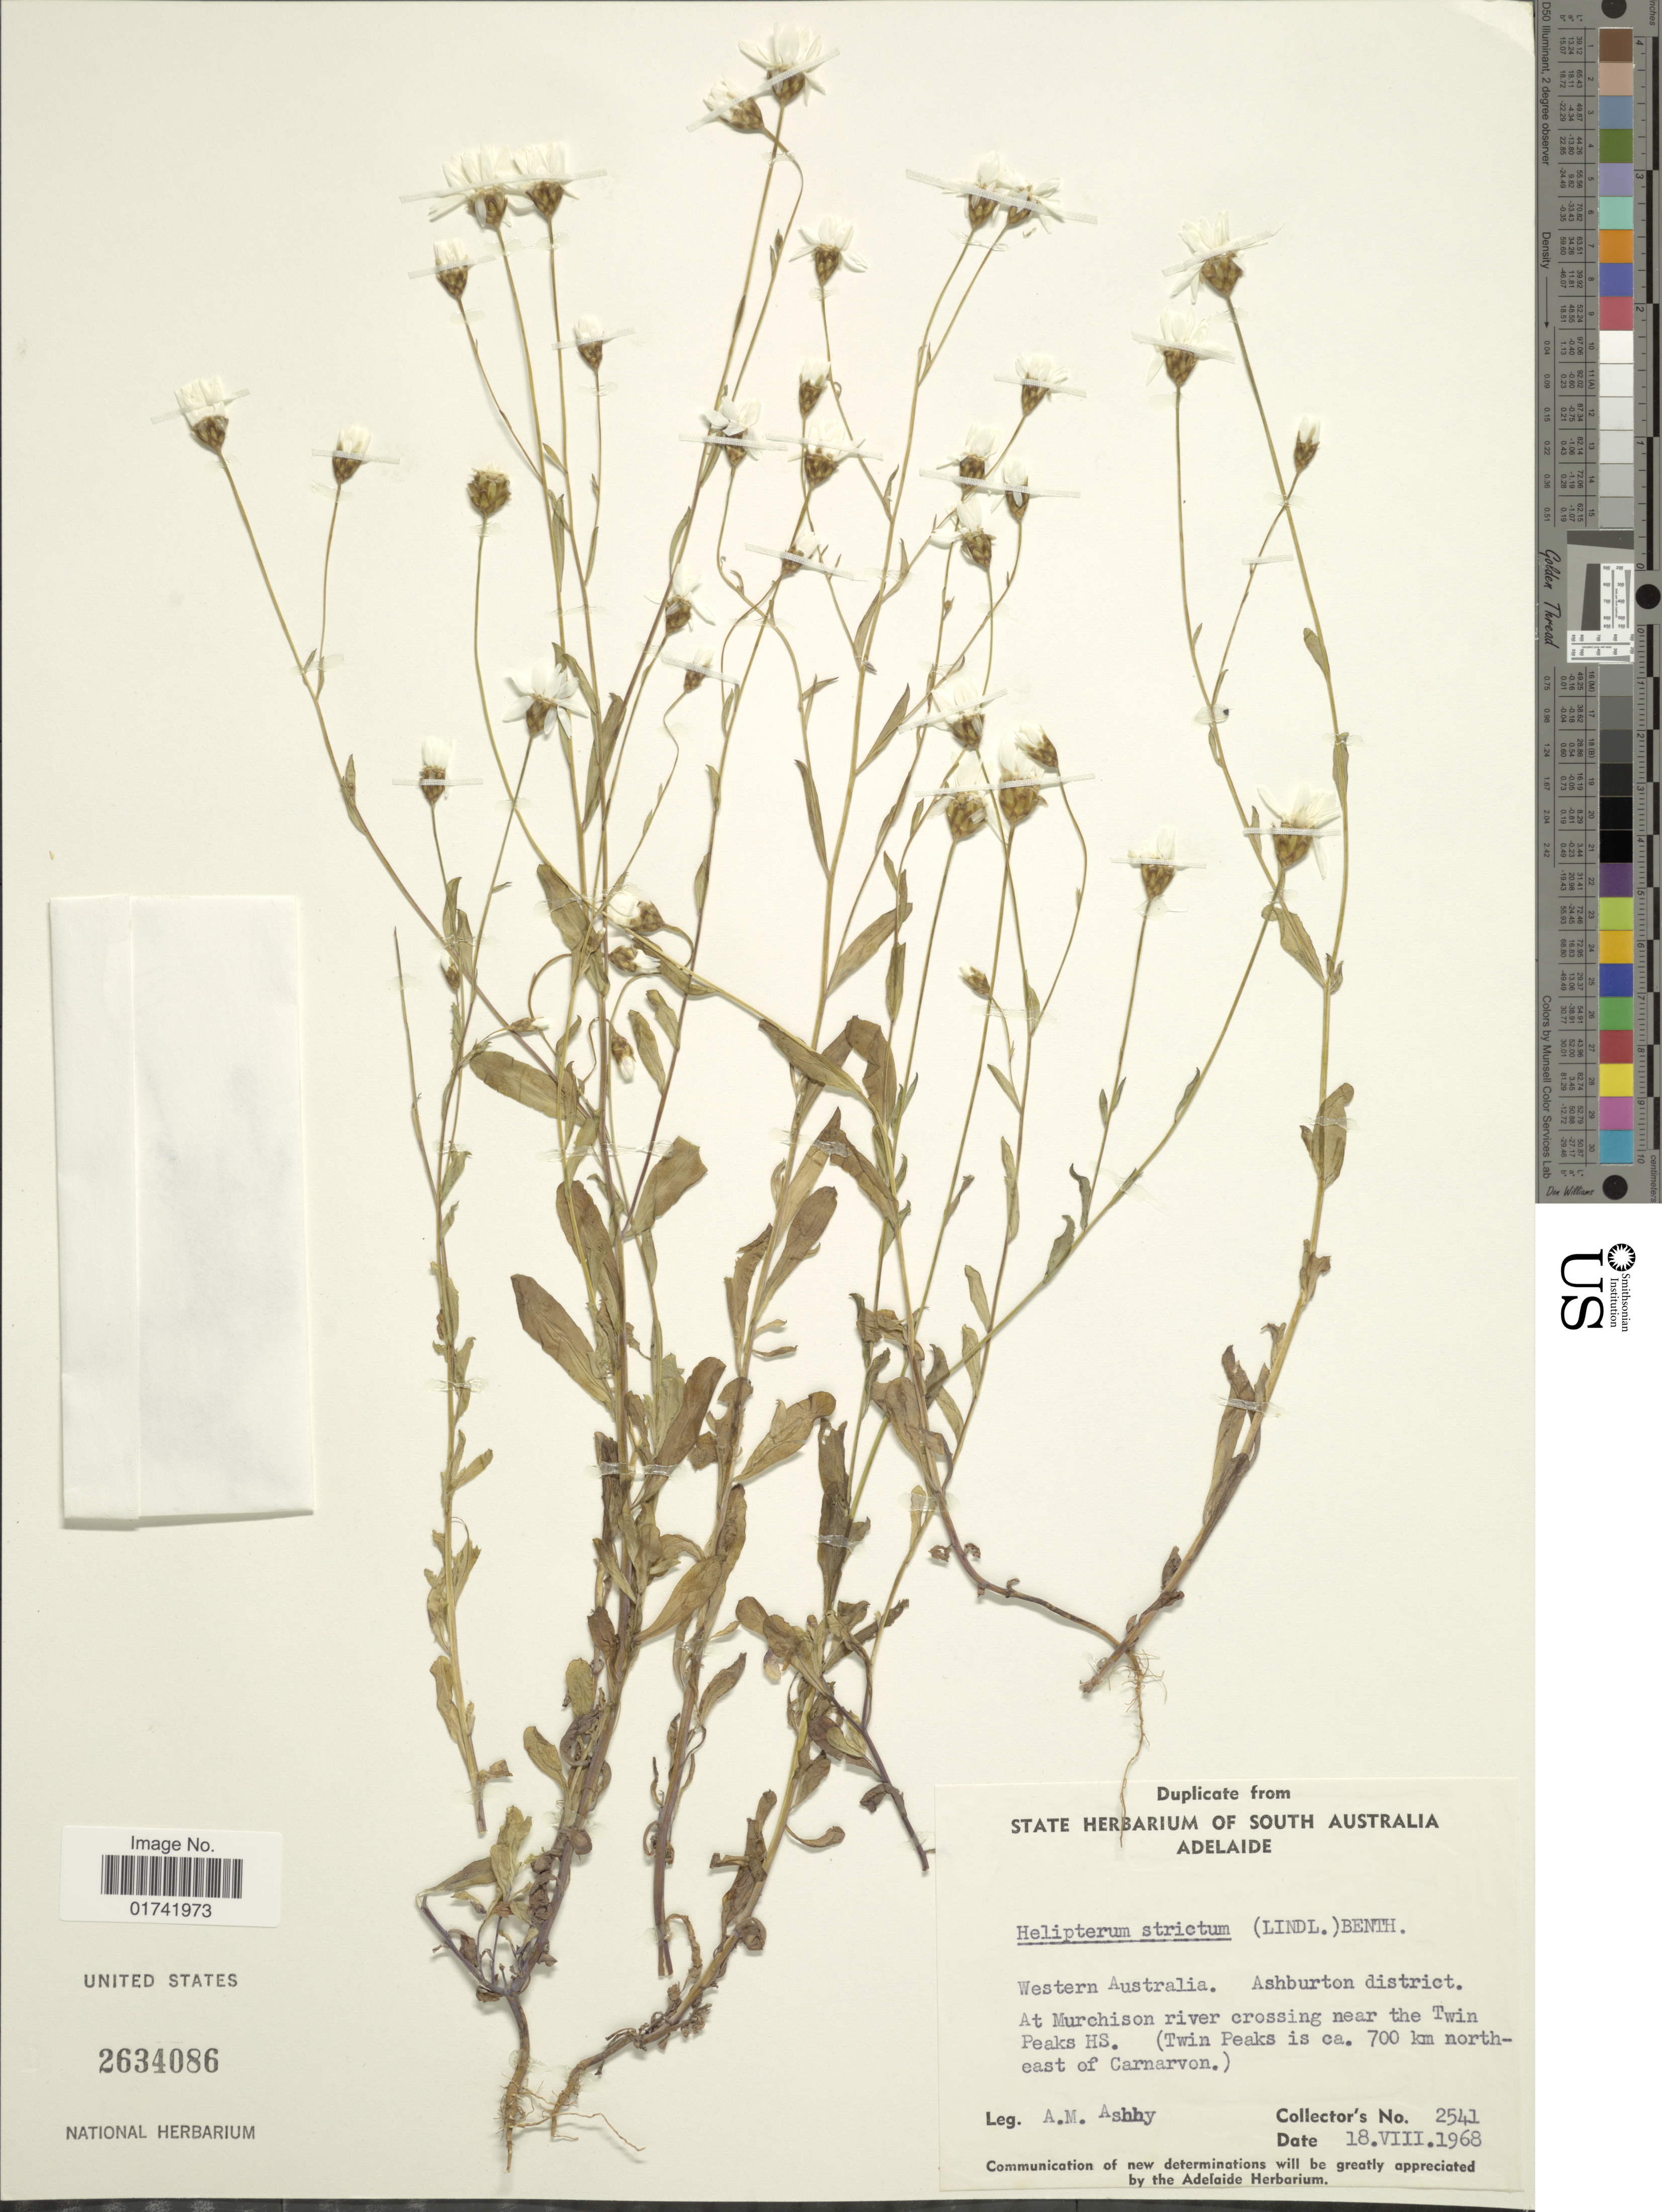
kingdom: Plantae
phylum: Tracheophyta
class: Magnoliopsida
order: Asterales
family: Asteraceae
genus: Rhodanthe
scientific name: Rhodanthe stricta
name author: (Lindl.) Paul G. Wilson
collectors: A. Ashby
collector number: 2541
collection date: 1968-08-18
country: Australia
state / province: Western Australia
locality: Ashburton district. At Murchison river crossin near the Twin Peaks HS. (Twin Peaks is ca. 700 km north-east of Carnarvon)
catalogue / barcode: US 2634086